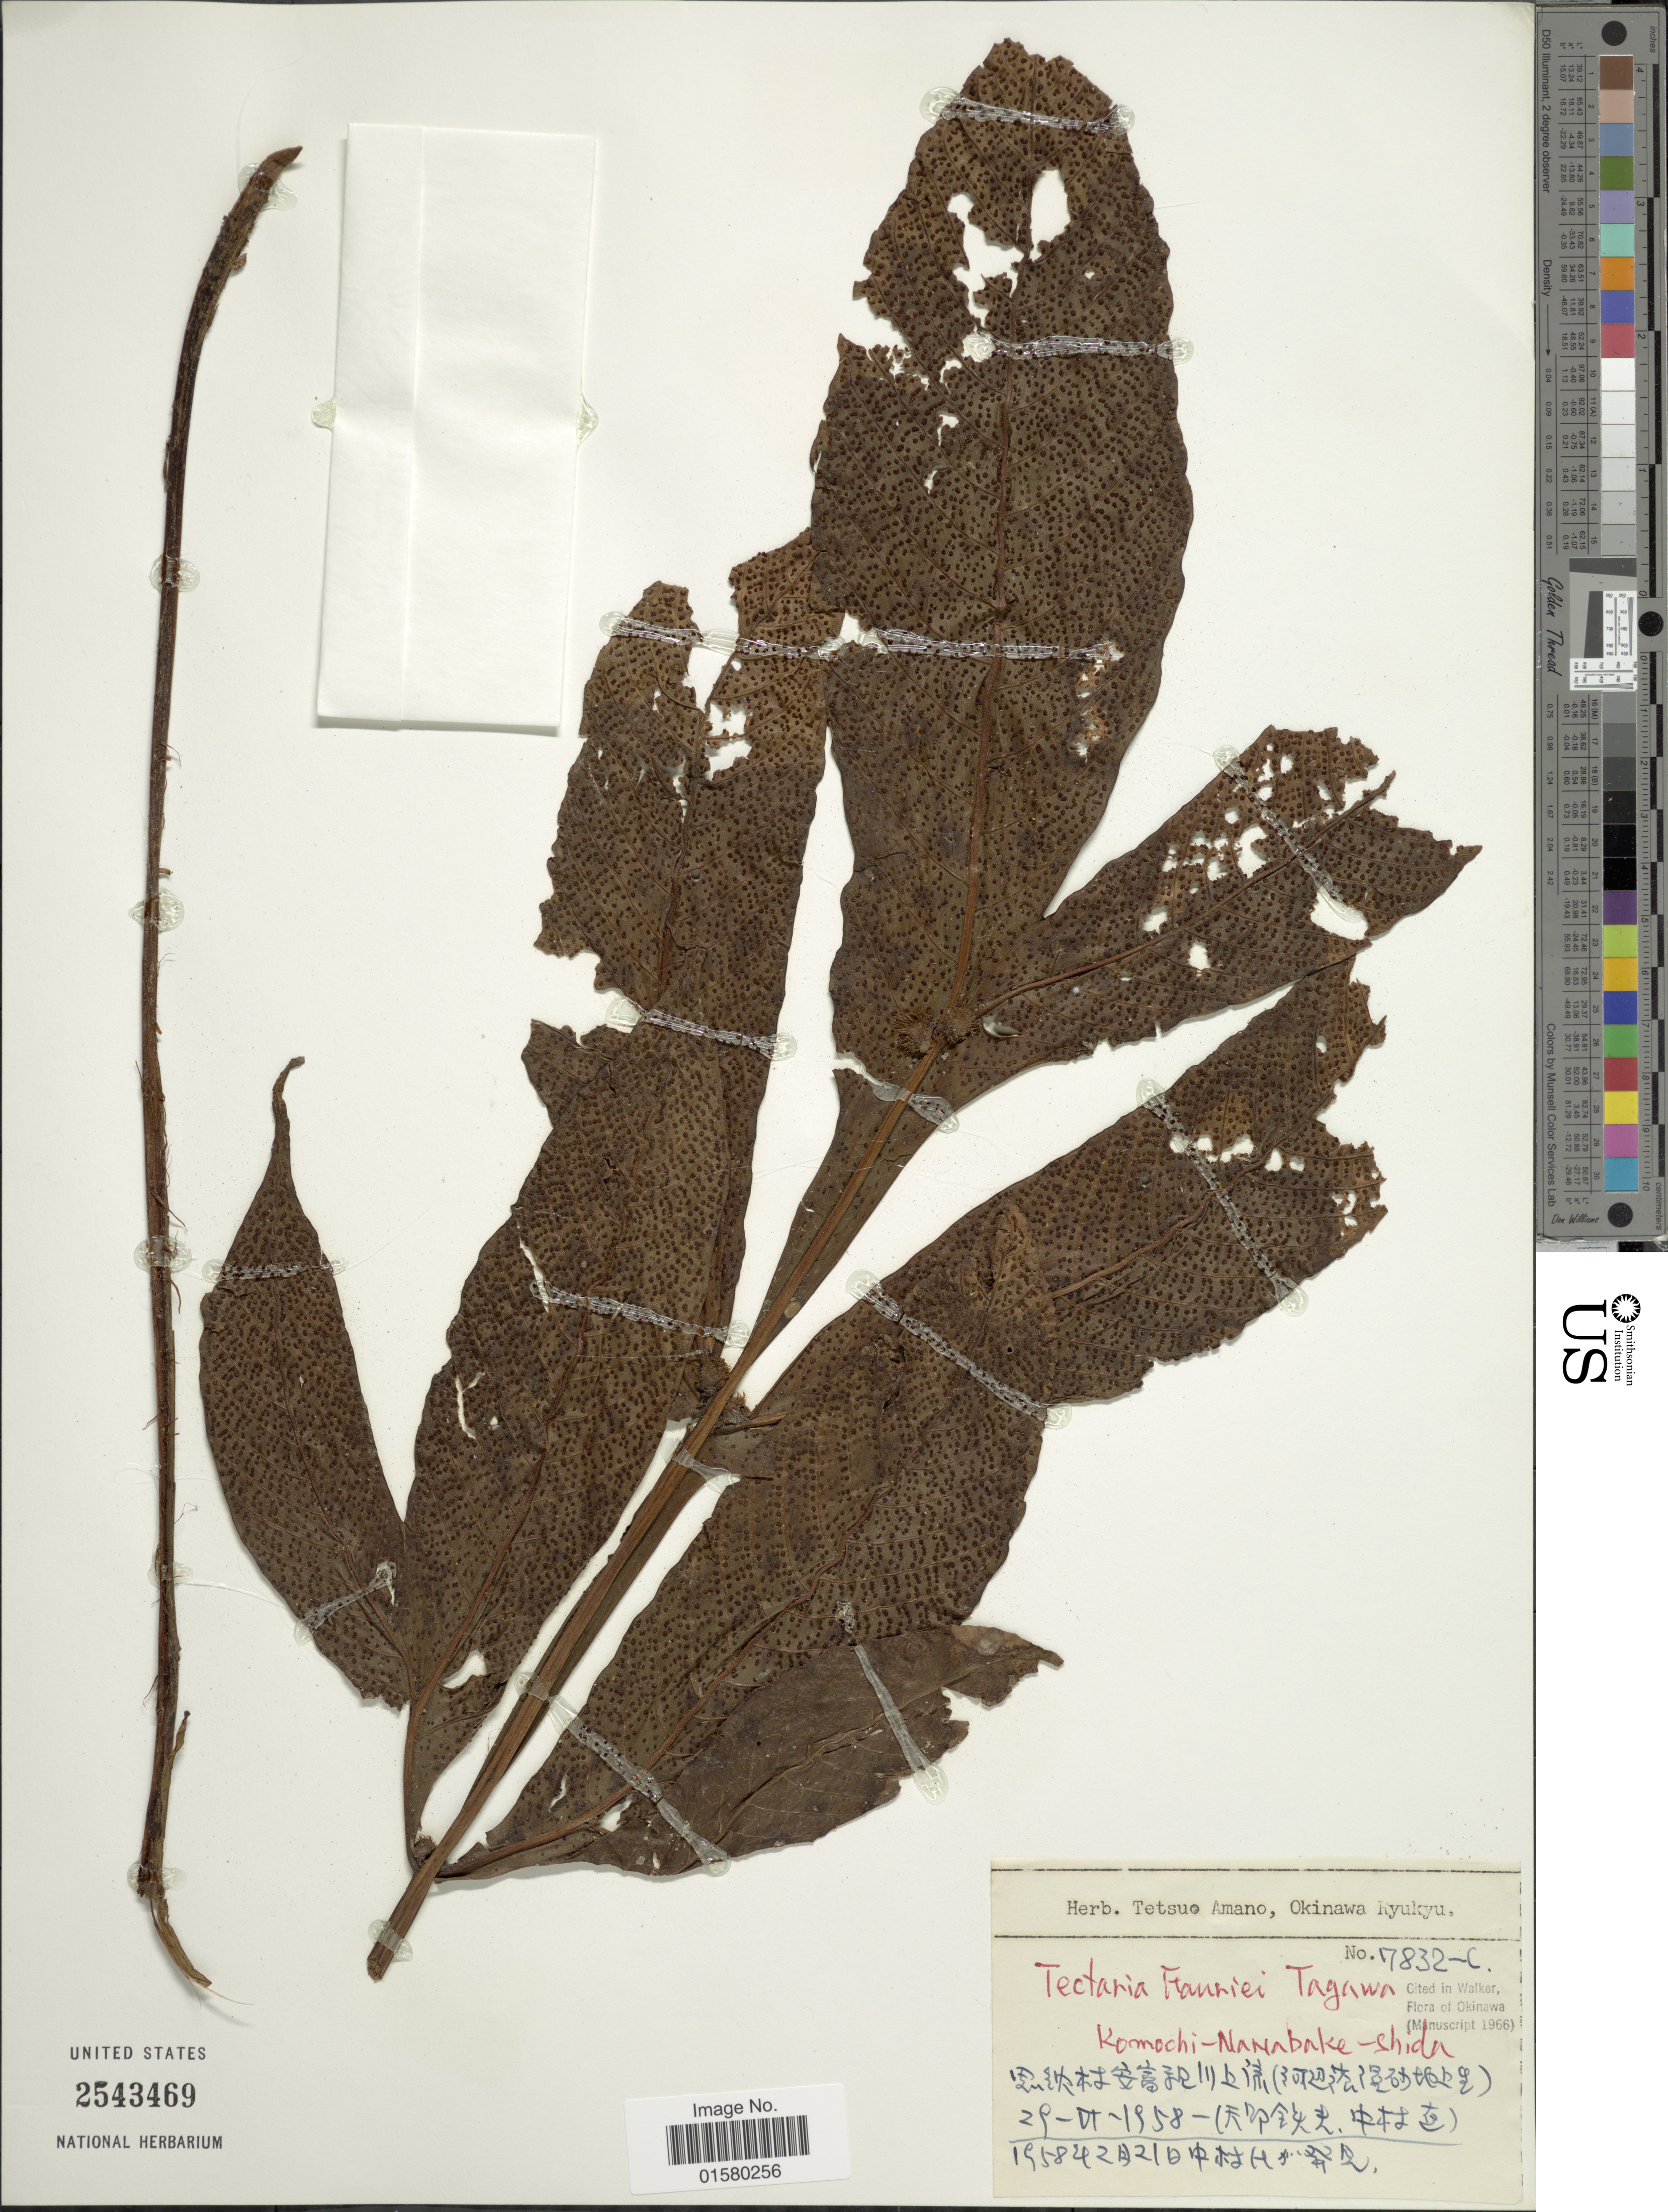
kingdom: Plantae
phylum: Tracheophyta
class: Polypodiopsida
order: Polypodiales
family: Tectariaceae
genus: Tectaria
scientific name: Tectaria fauriei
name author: Tagawa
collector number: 7832-C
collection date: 1958-06-29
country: Japan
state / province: Okinawa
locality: Komochi-Nanabake-shida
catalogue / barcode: US 2543469